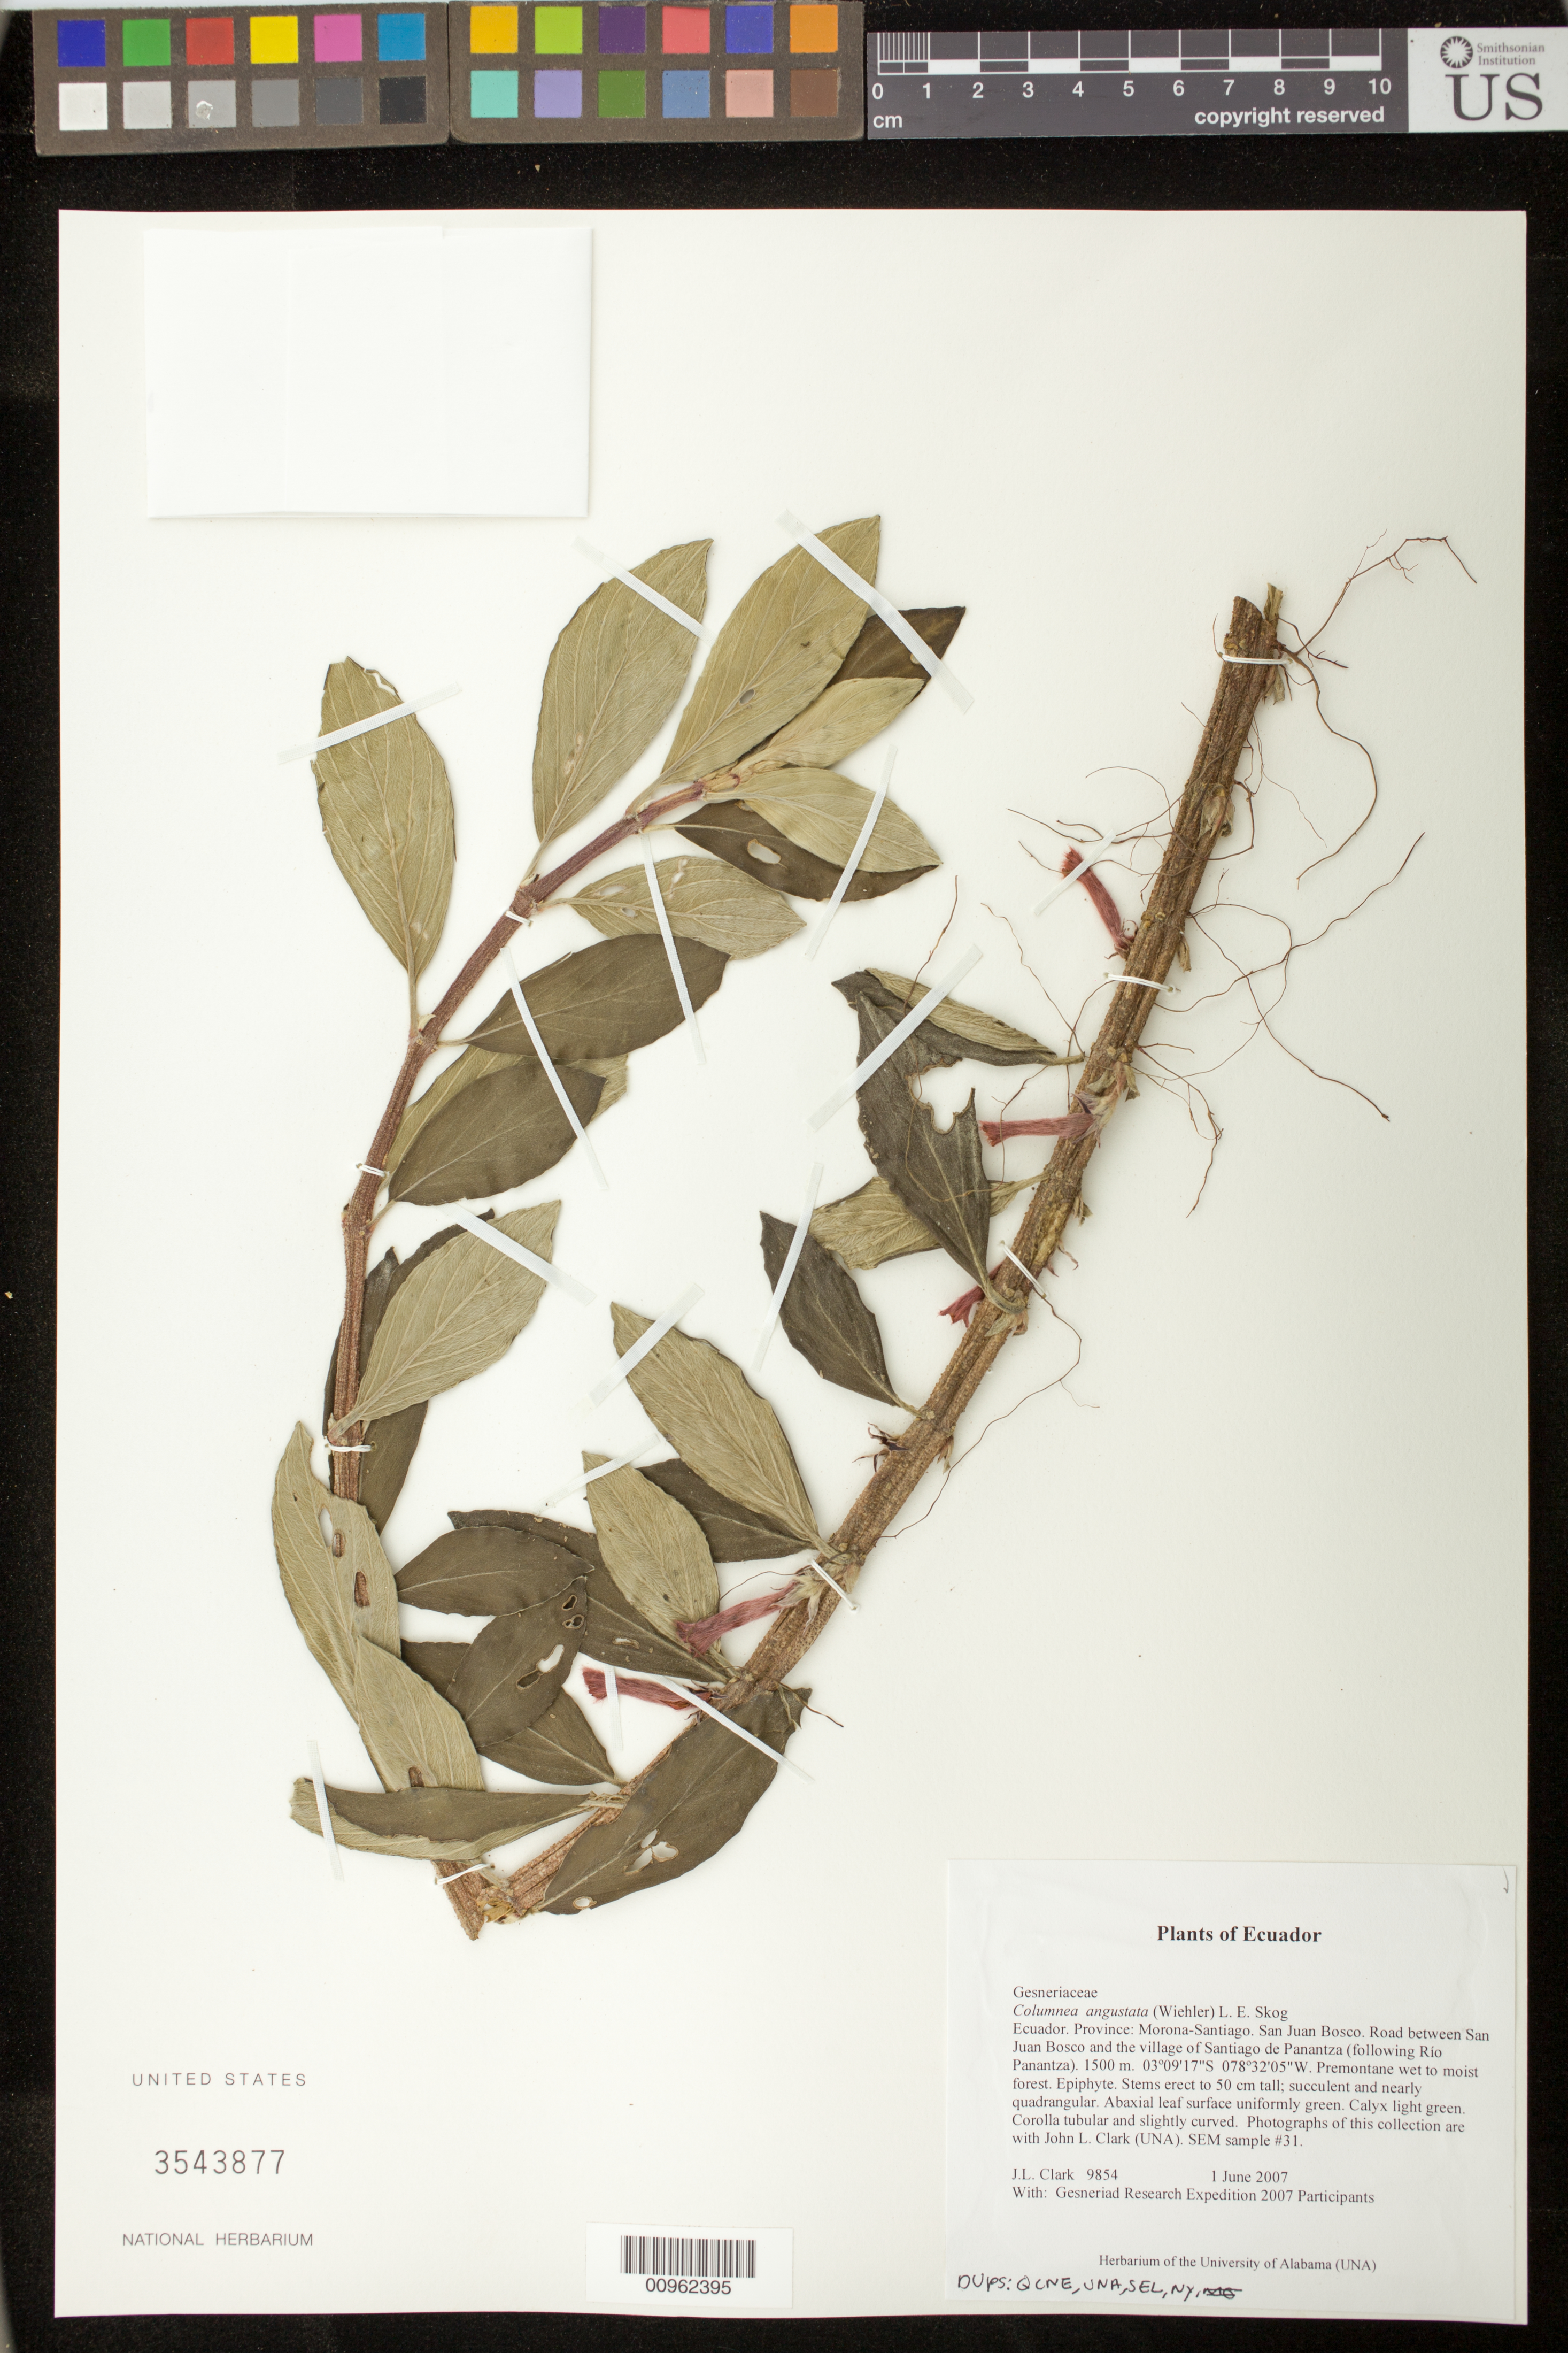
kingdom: Plantae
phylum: Tracheophyta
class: Magnoliopsida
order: Lamiales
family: Gesneriaceae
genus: Columnea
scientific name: Columnea angustata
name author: (Wiehler) L.E. Skog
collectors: J. L. Clark & Gesneriad Research Expedition 2007 Participants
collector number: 9854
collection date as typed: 01 Jun 2007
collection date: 2007-06-01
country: Ecuador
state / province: Morona-Santiago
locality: San Juan Bosco. Road between San Juan Bosco and the village of Santiago de Panantza (following Río Panantza)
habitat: Premontane wet to moist forest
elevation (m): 1500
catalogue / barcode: US 3543877